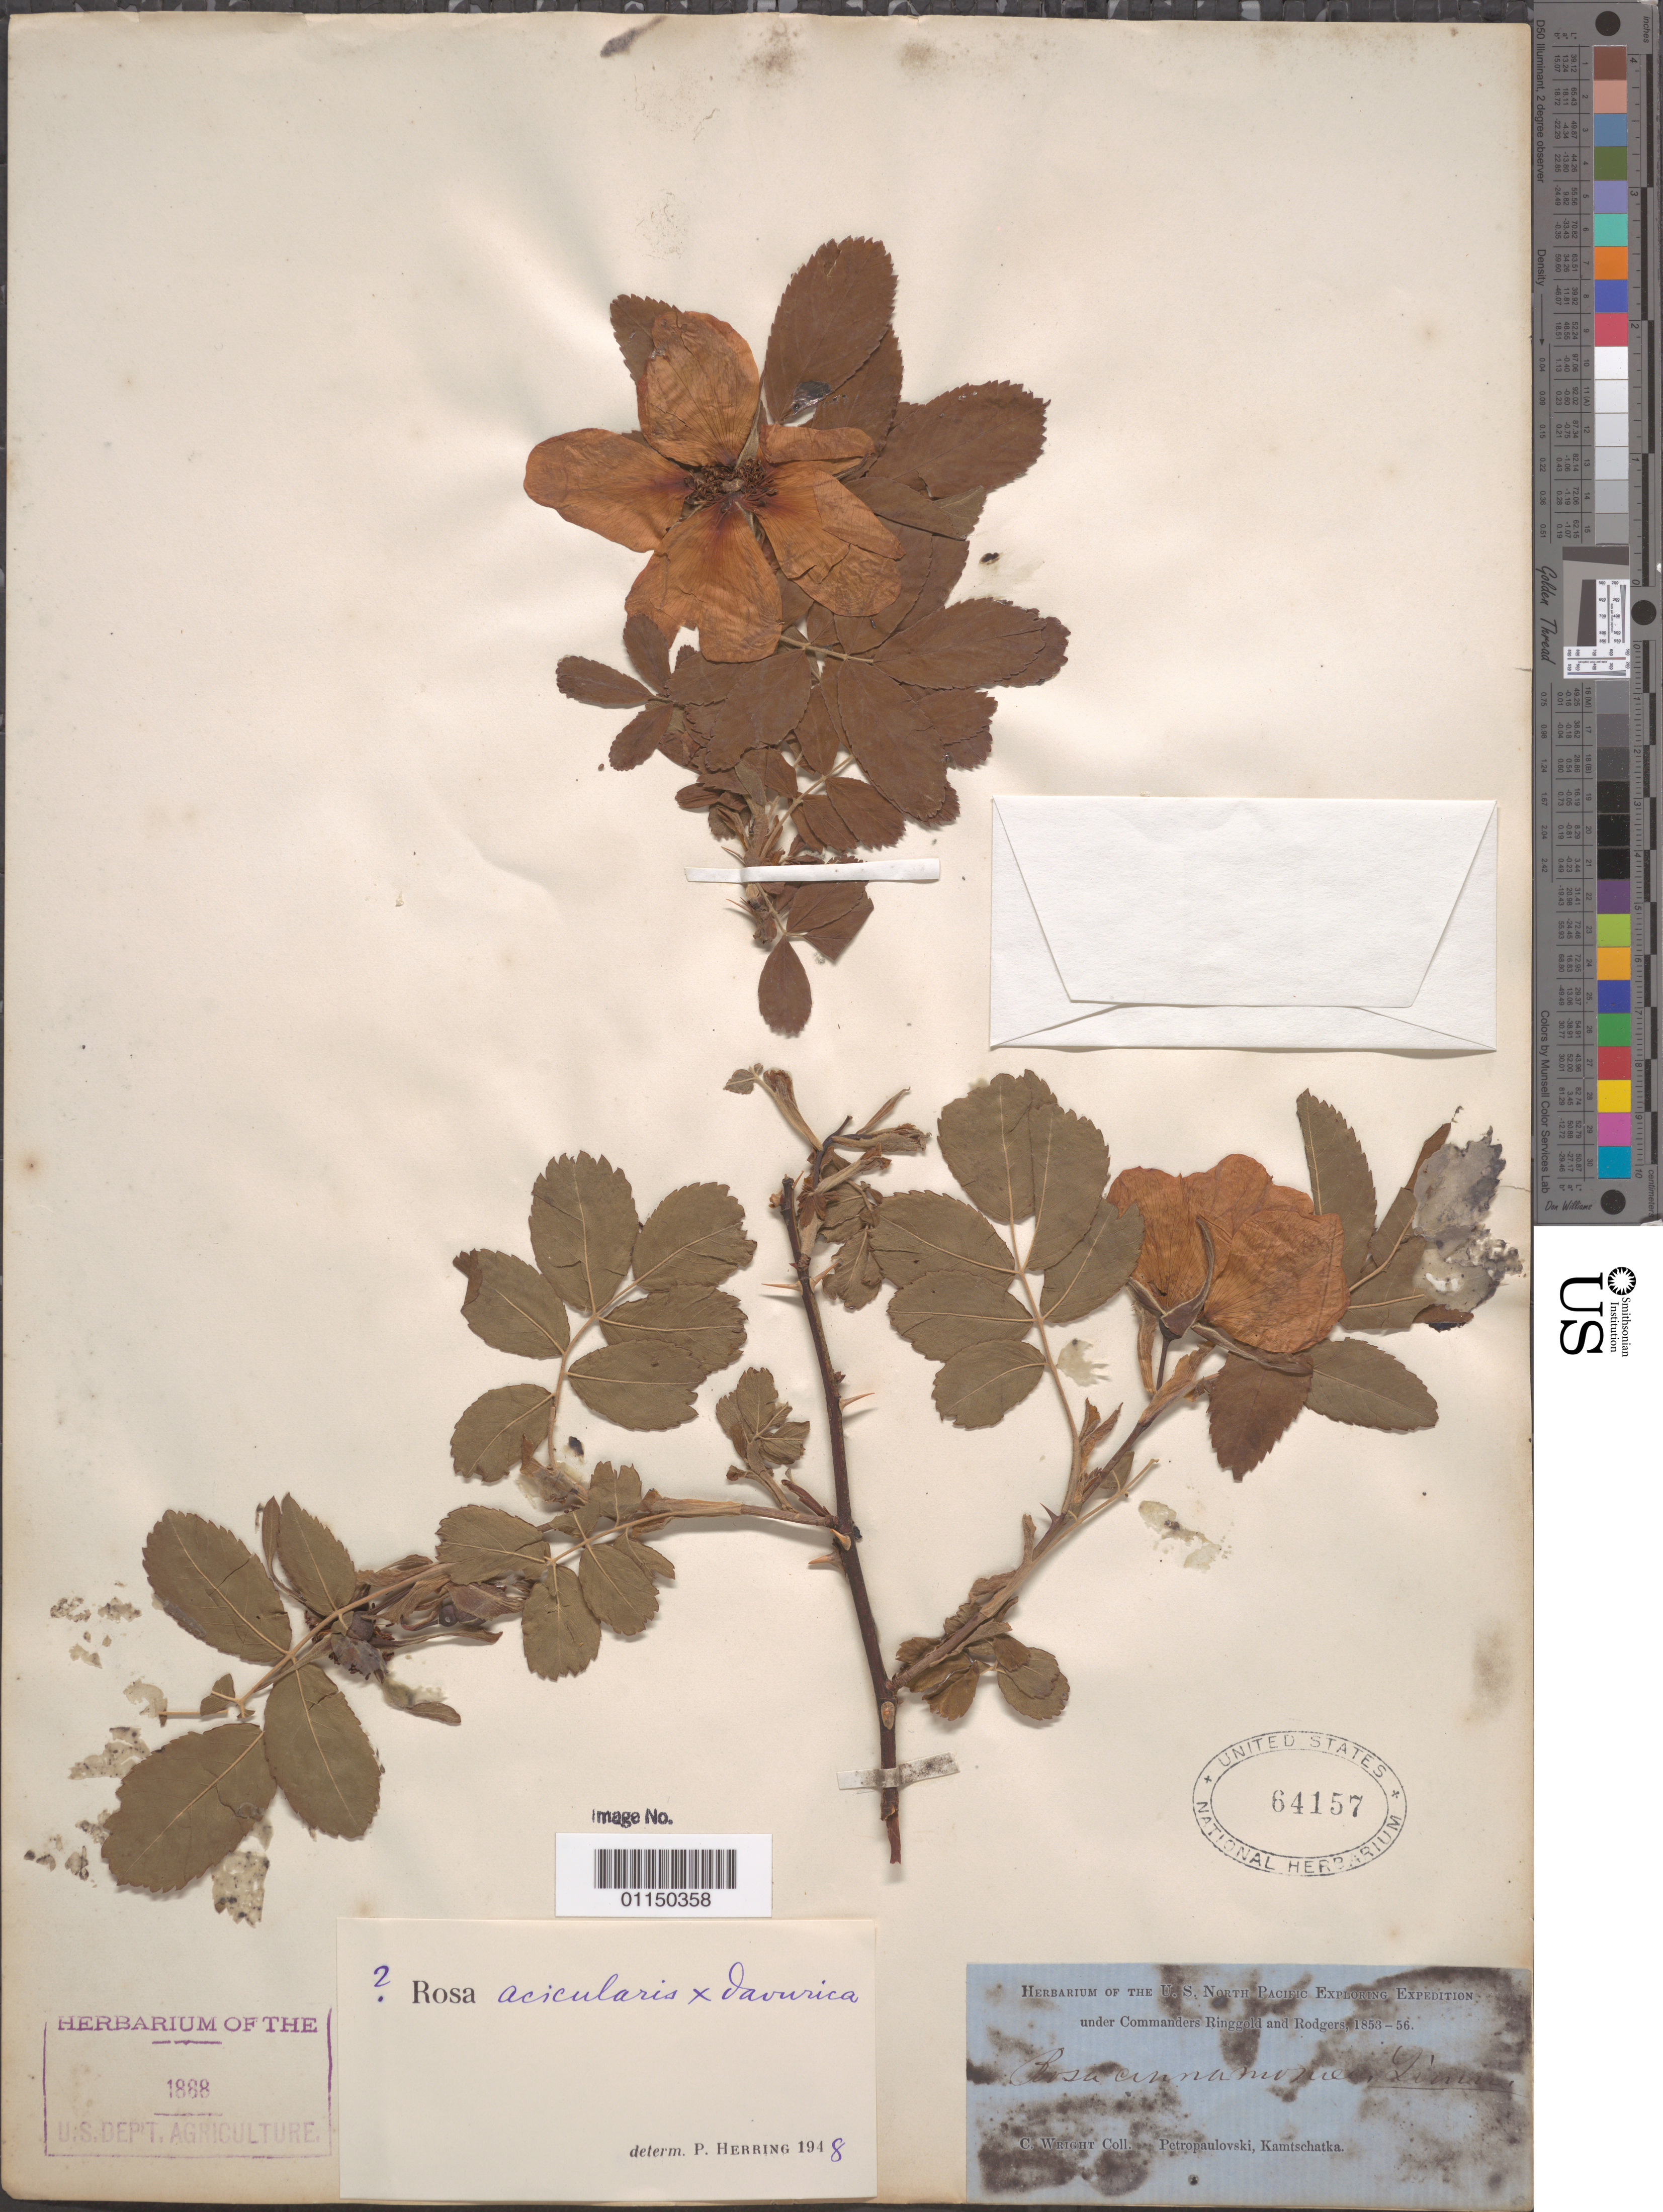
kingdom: Plantae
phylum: Tracheophyta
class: Magnoliopsida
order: Rosales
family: Rosaceae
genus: Rosa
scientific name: Rosa acicularis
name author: Lindl.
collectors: C. Wright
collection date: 1853/1856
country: Russian Federation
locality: Petropaulovski, Kamtschatka.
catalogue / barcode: US 64157